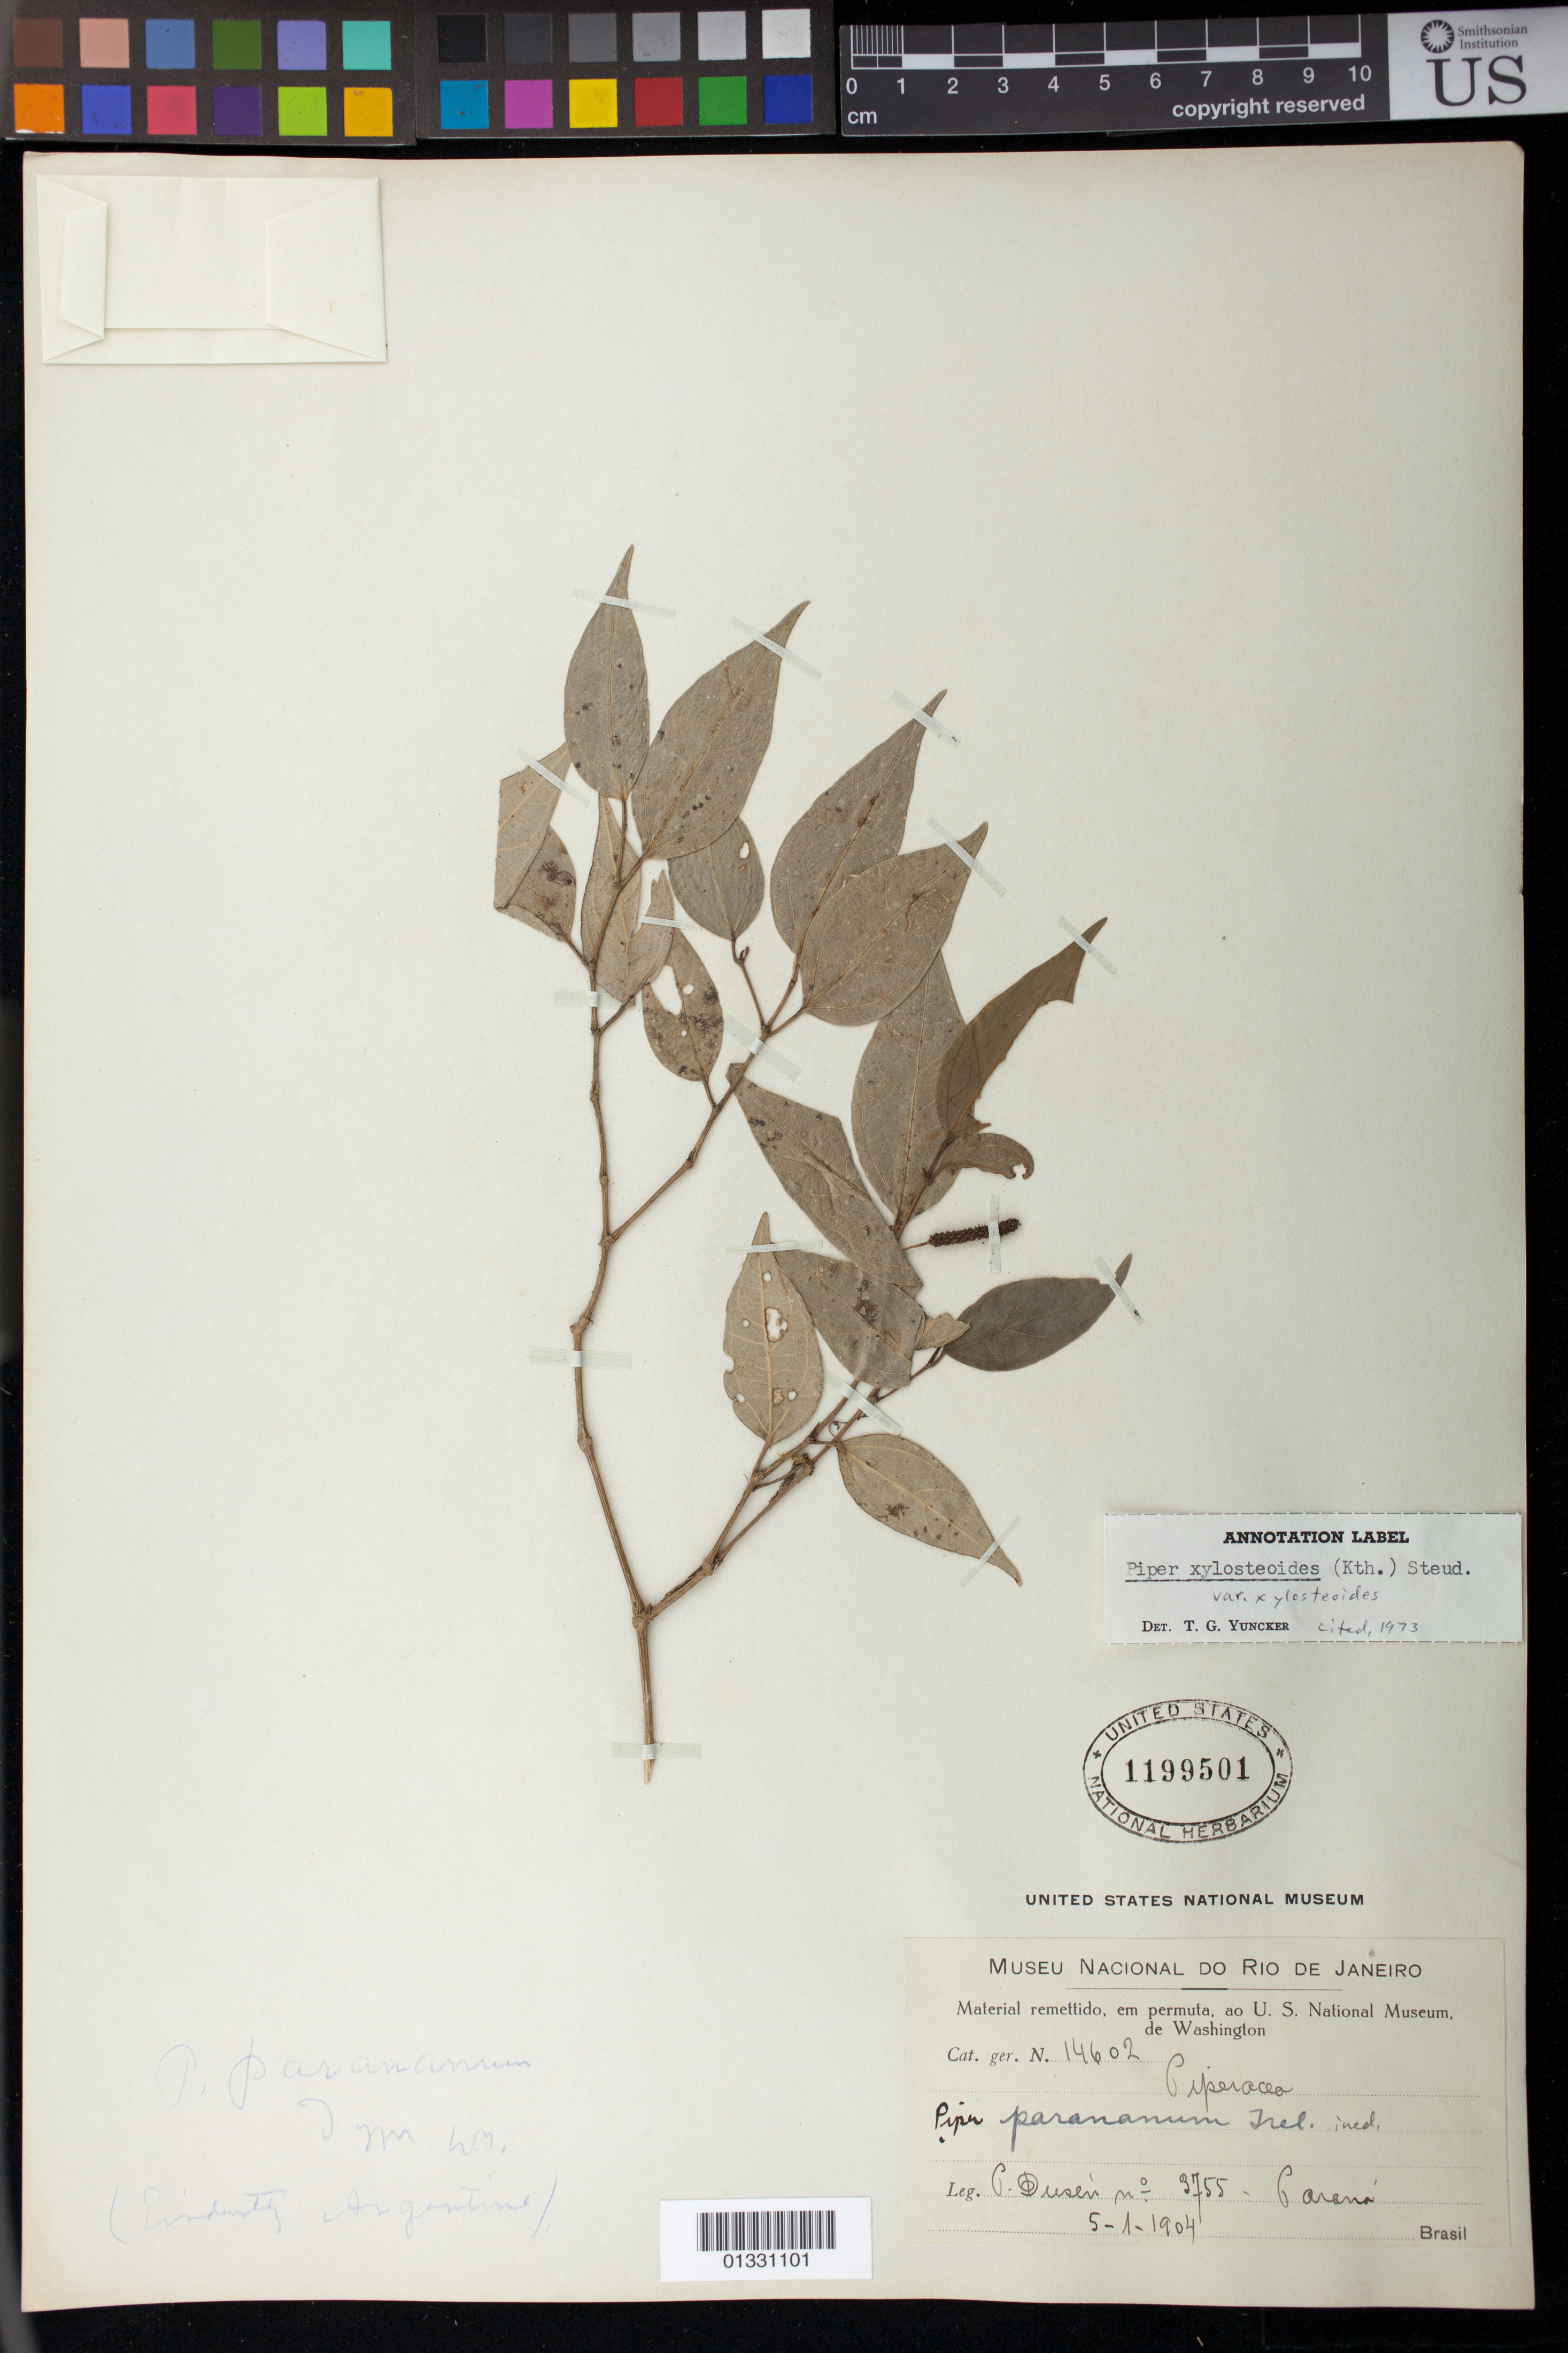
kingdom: Plantae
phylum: Tracheophyta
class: Magnoliopsida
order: Piperales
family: Piperaceae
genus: Piper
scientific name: Piper xylosteoides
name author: (Kunth) Steud.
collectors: P. Dusén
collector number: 3755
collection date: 1904-01-05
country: Brazil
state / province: Paraná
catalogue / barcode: US 1199501